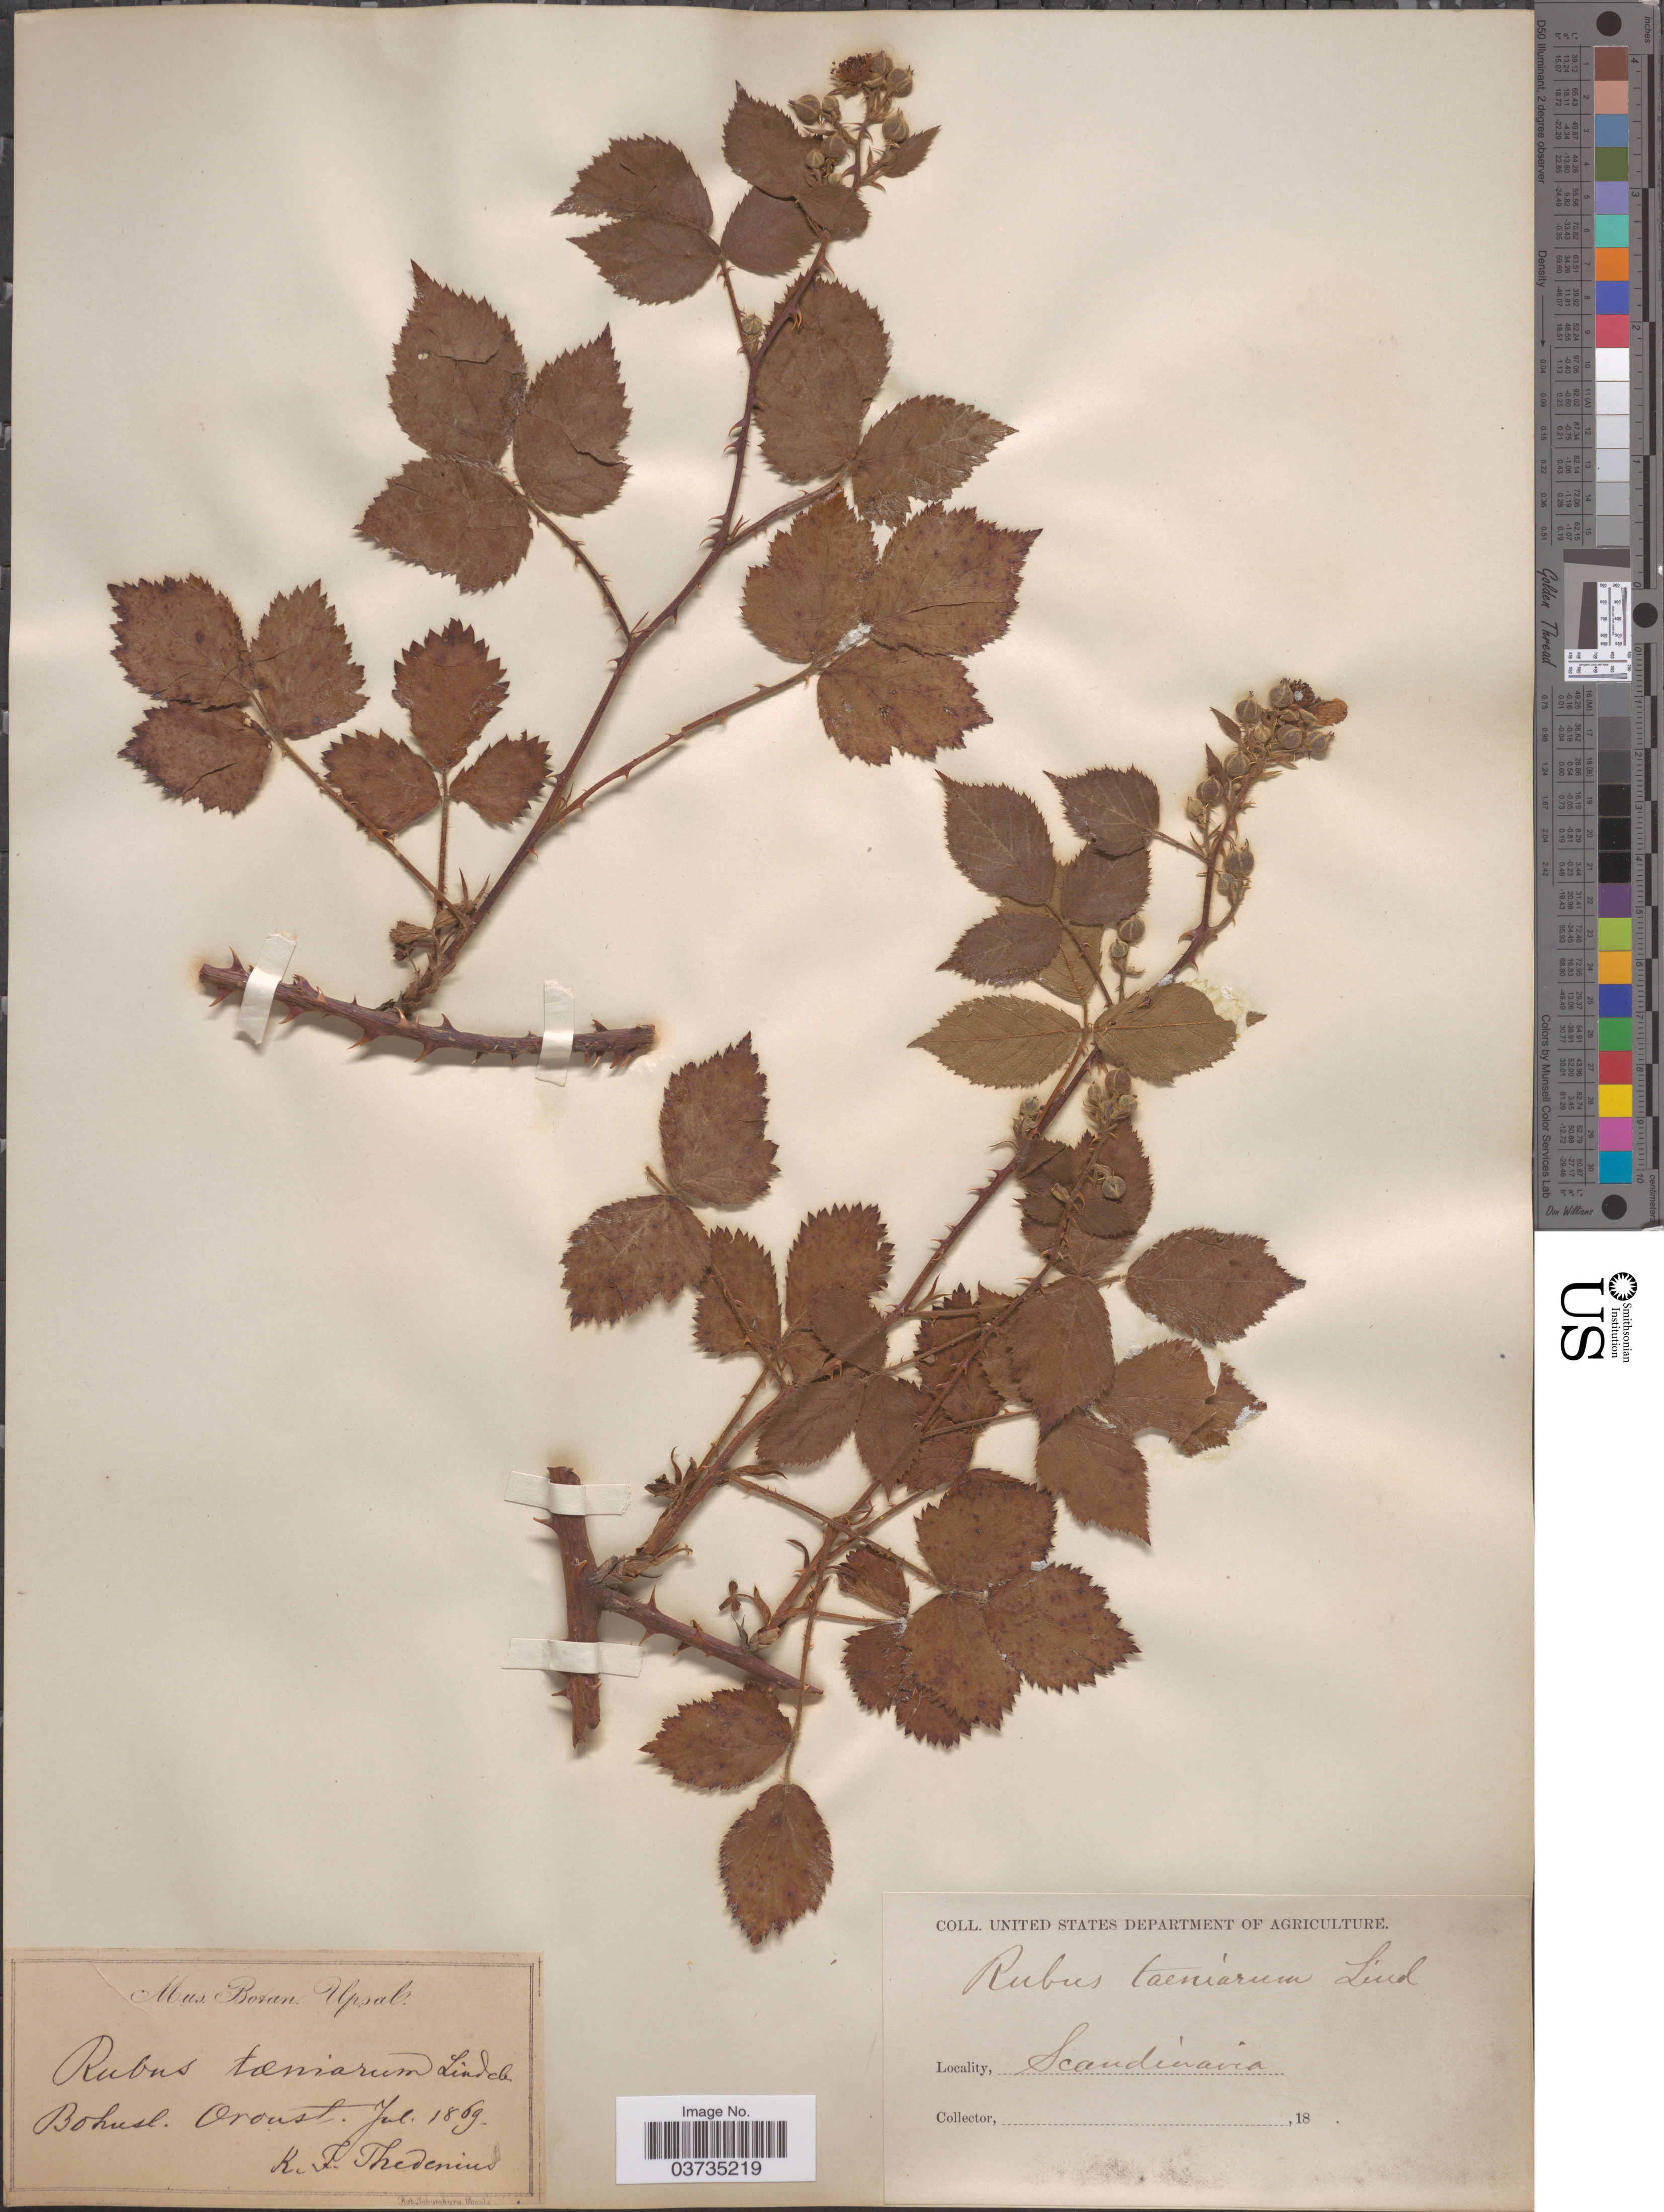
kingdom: Plantae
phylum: Tracheophyta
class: Magnoliopsida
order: Rosales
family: Rosaceae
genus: Rubus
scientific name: Rubus taeniarum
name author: Lindeb.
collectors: K. Thedenius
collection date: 1869-07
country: Sweden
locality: Scandinavia. Bohusl. Oroust.